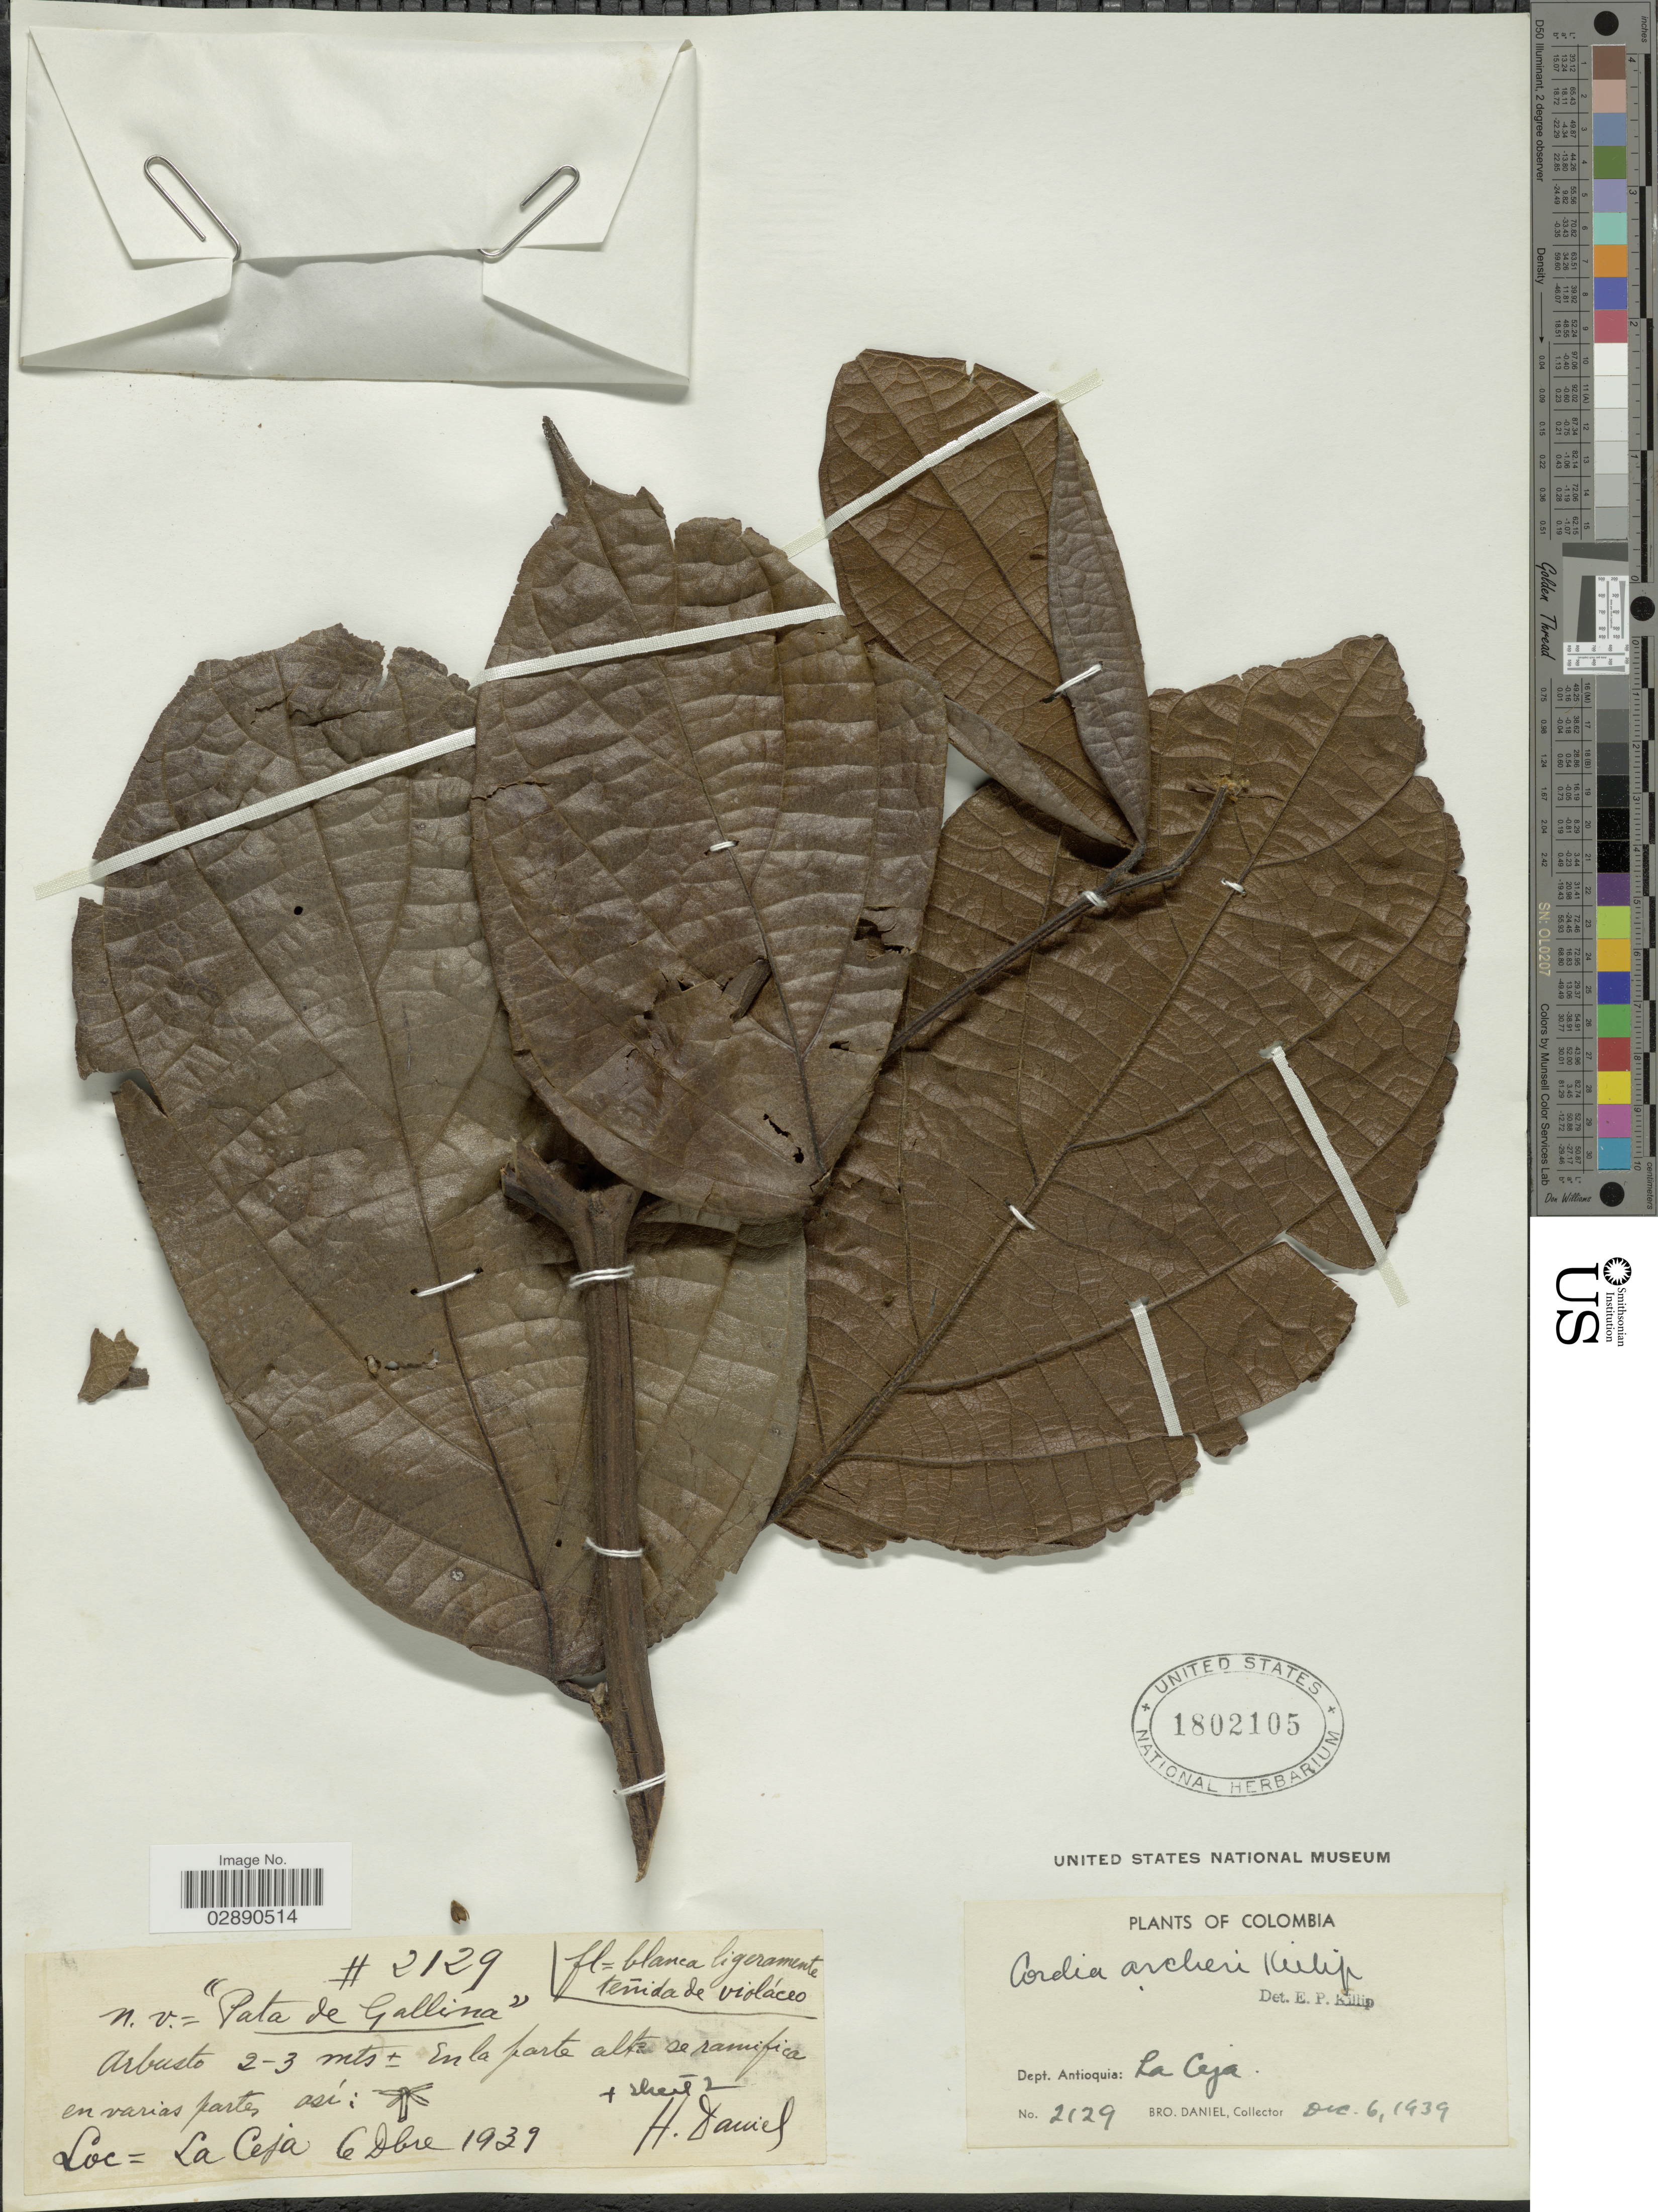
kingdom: Plantae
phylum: Tracheophyta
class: Magnoliopsida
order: Boraginales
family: Cordiaceae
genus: Cordia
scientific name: Cordia archeri Killip ined.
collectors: Bro. Daniel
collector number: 2129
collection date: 1939-12-06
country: Colombia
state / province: Antioquia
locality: Dept. Antioquia: La Ceja.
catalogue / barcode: US 1802105